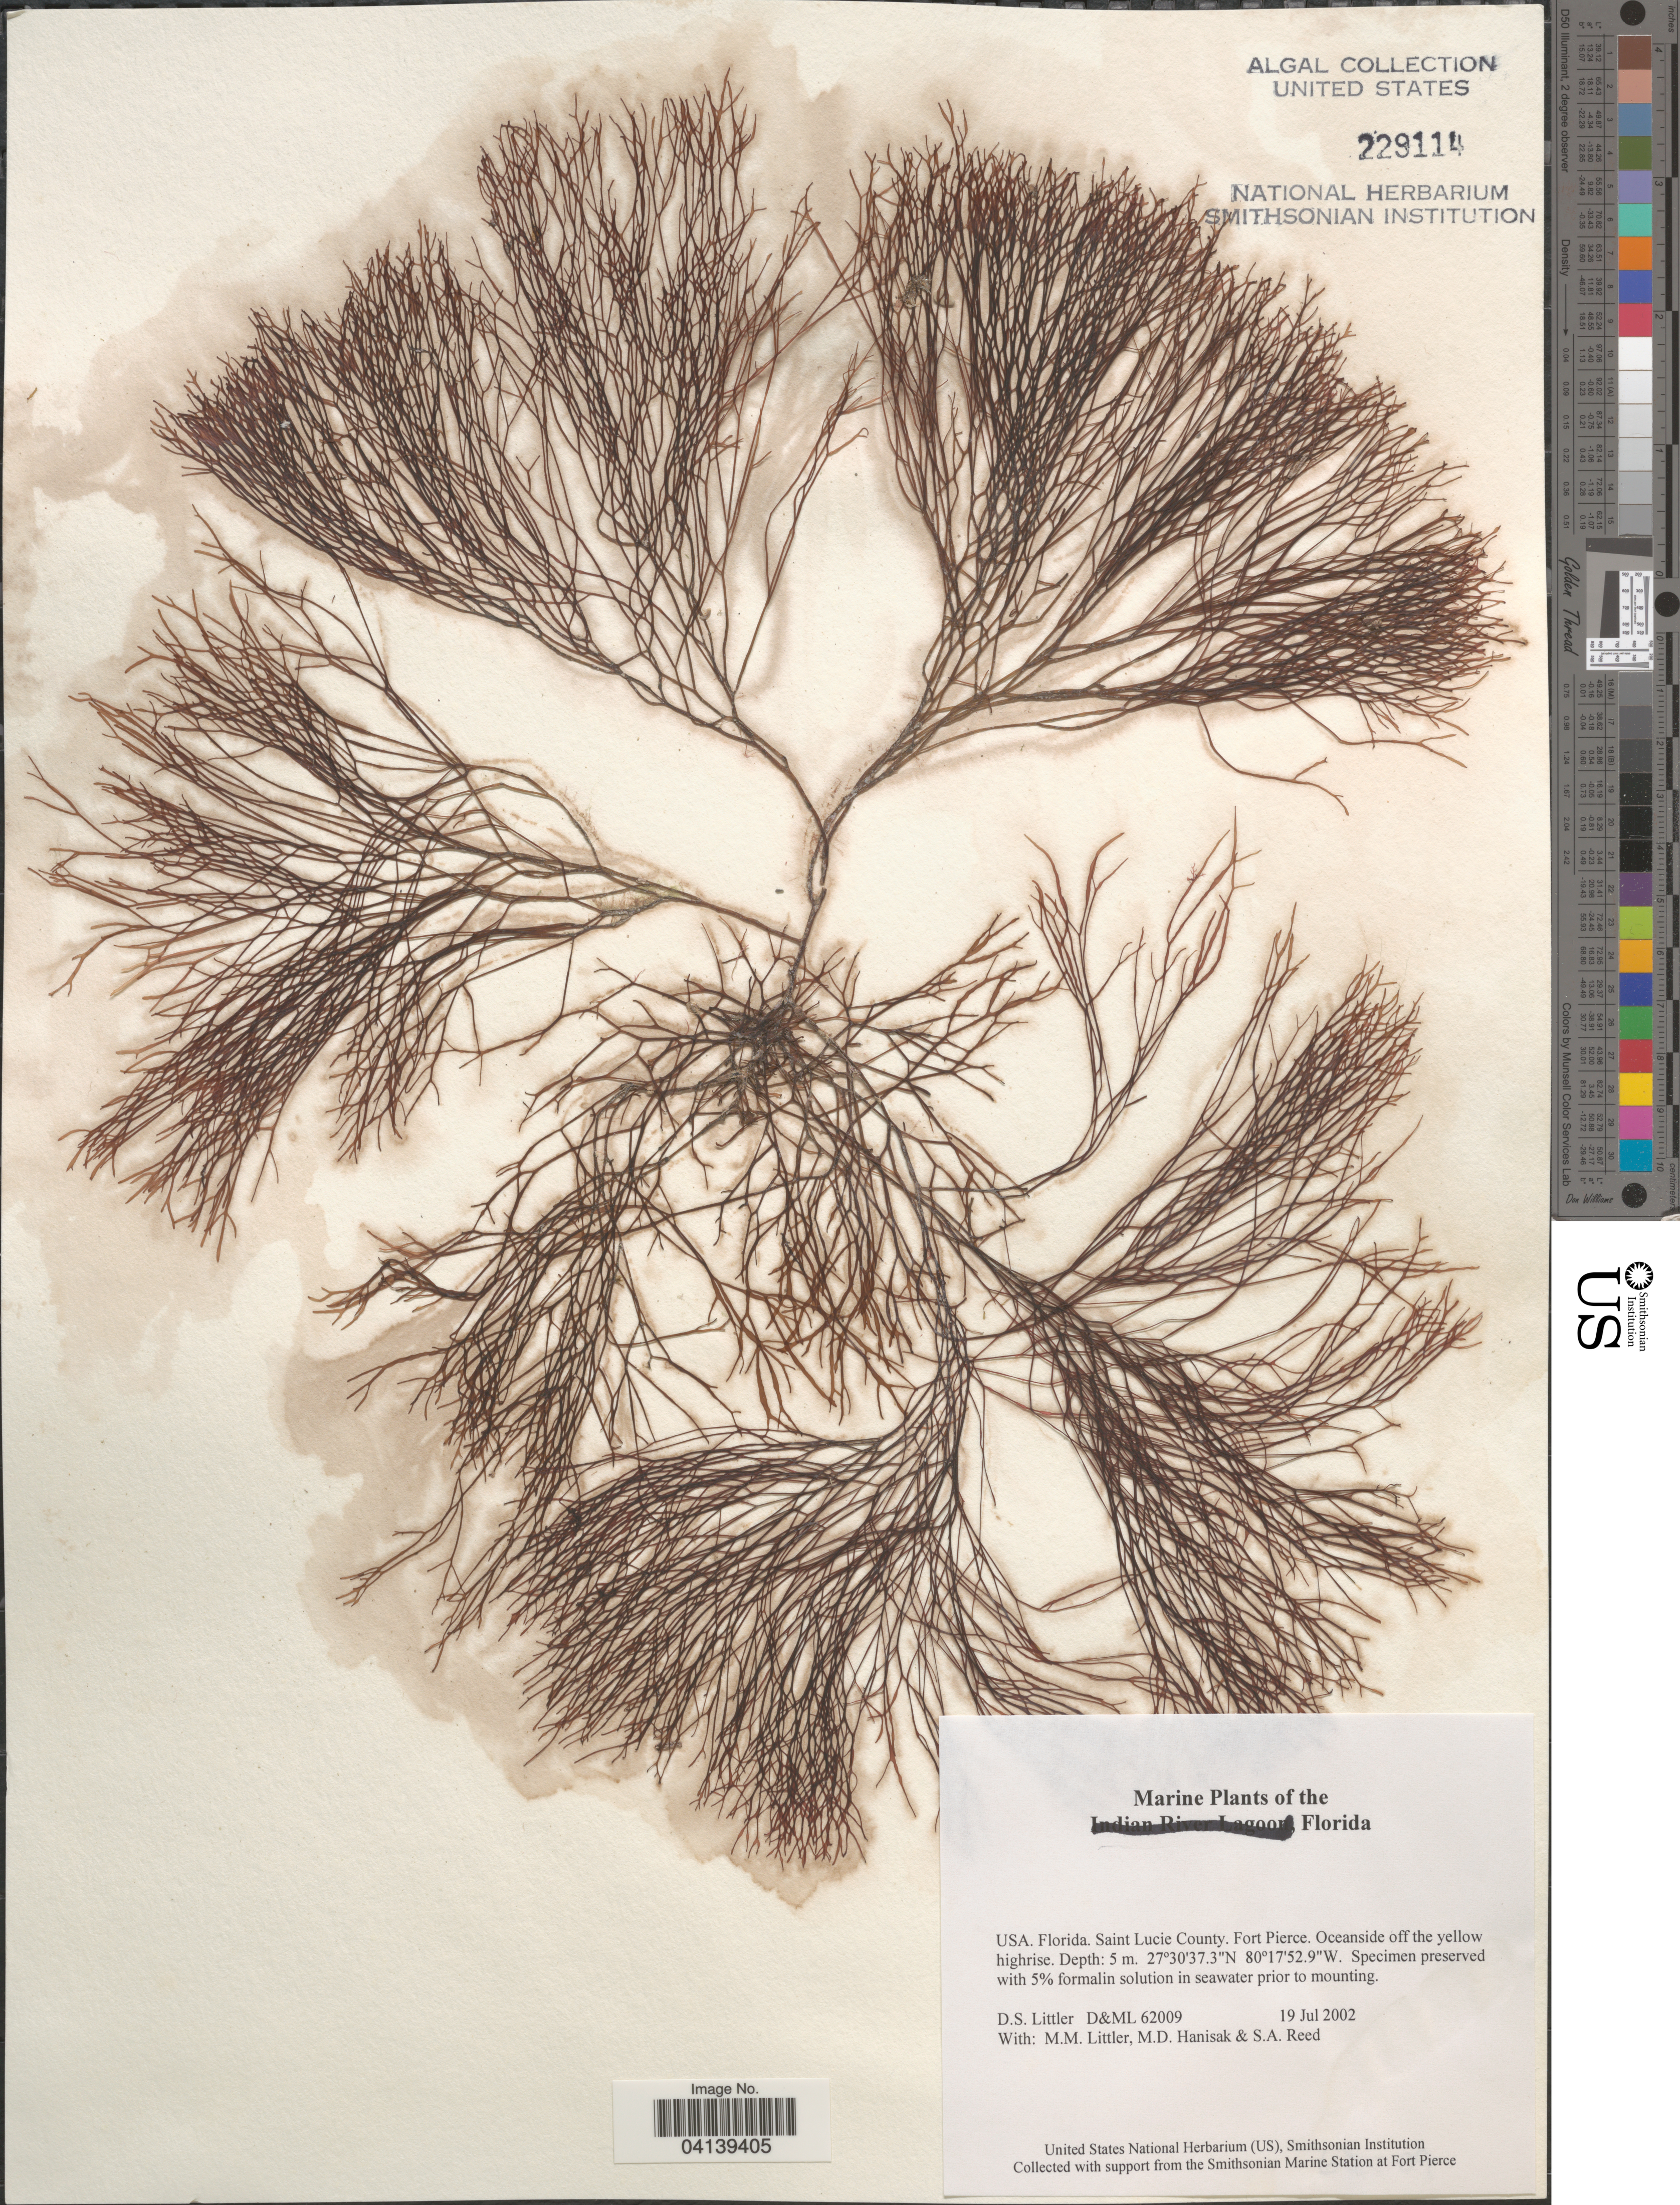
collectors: D. S. Littler, M. Hanisak & S. Reed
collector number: D&ML62009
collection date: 2002-07-19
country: United States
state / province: Florida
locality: Saint Lucie County. Fort Pierce. Oceanside off the yellow highrise.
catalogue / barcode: US 229114